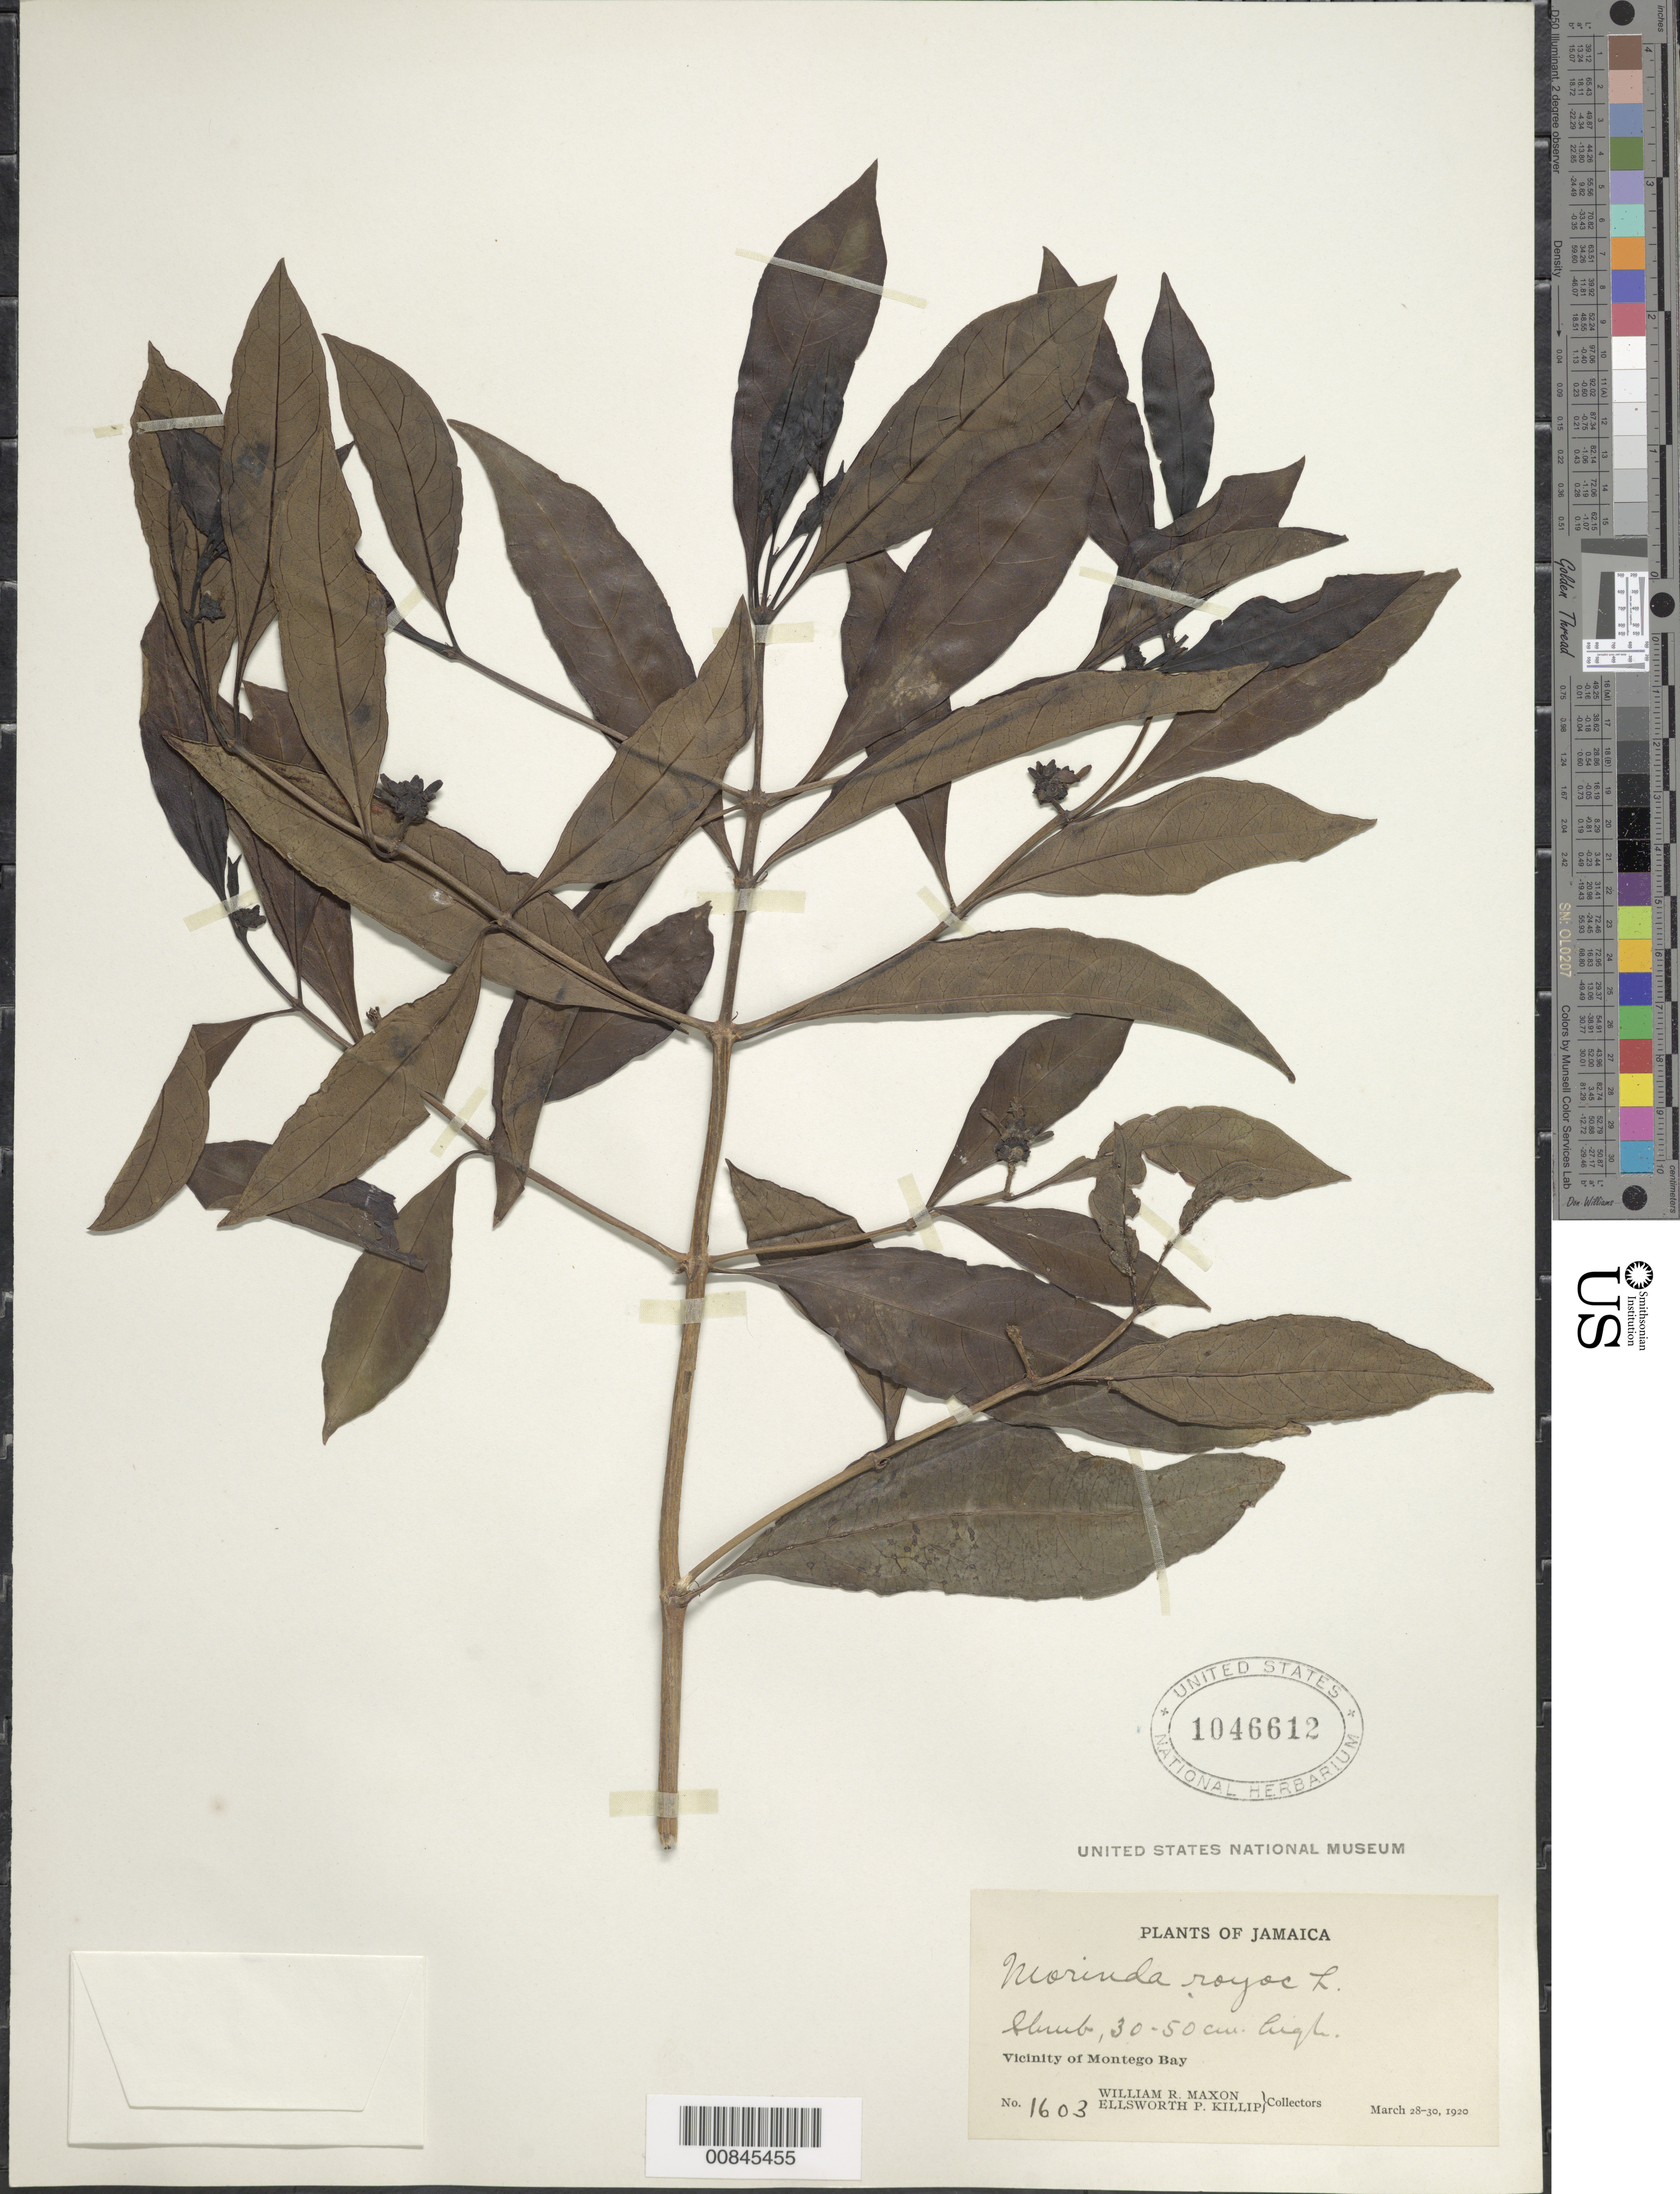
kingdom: Plantae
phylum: Tracheophyta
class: Magnoliopsida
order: Gentianales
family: Rubiaceae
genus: Morinda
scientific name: Morinda royoc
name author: L.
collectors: W. R. Maxon & E. P. Killip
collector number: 1603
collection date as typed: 28 Mar 1920 to 30 Mar 1920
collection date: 1920-03-28/1920-03-30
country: Jamaica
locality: Vicinity of Montego Bay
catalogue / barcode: US 1046612